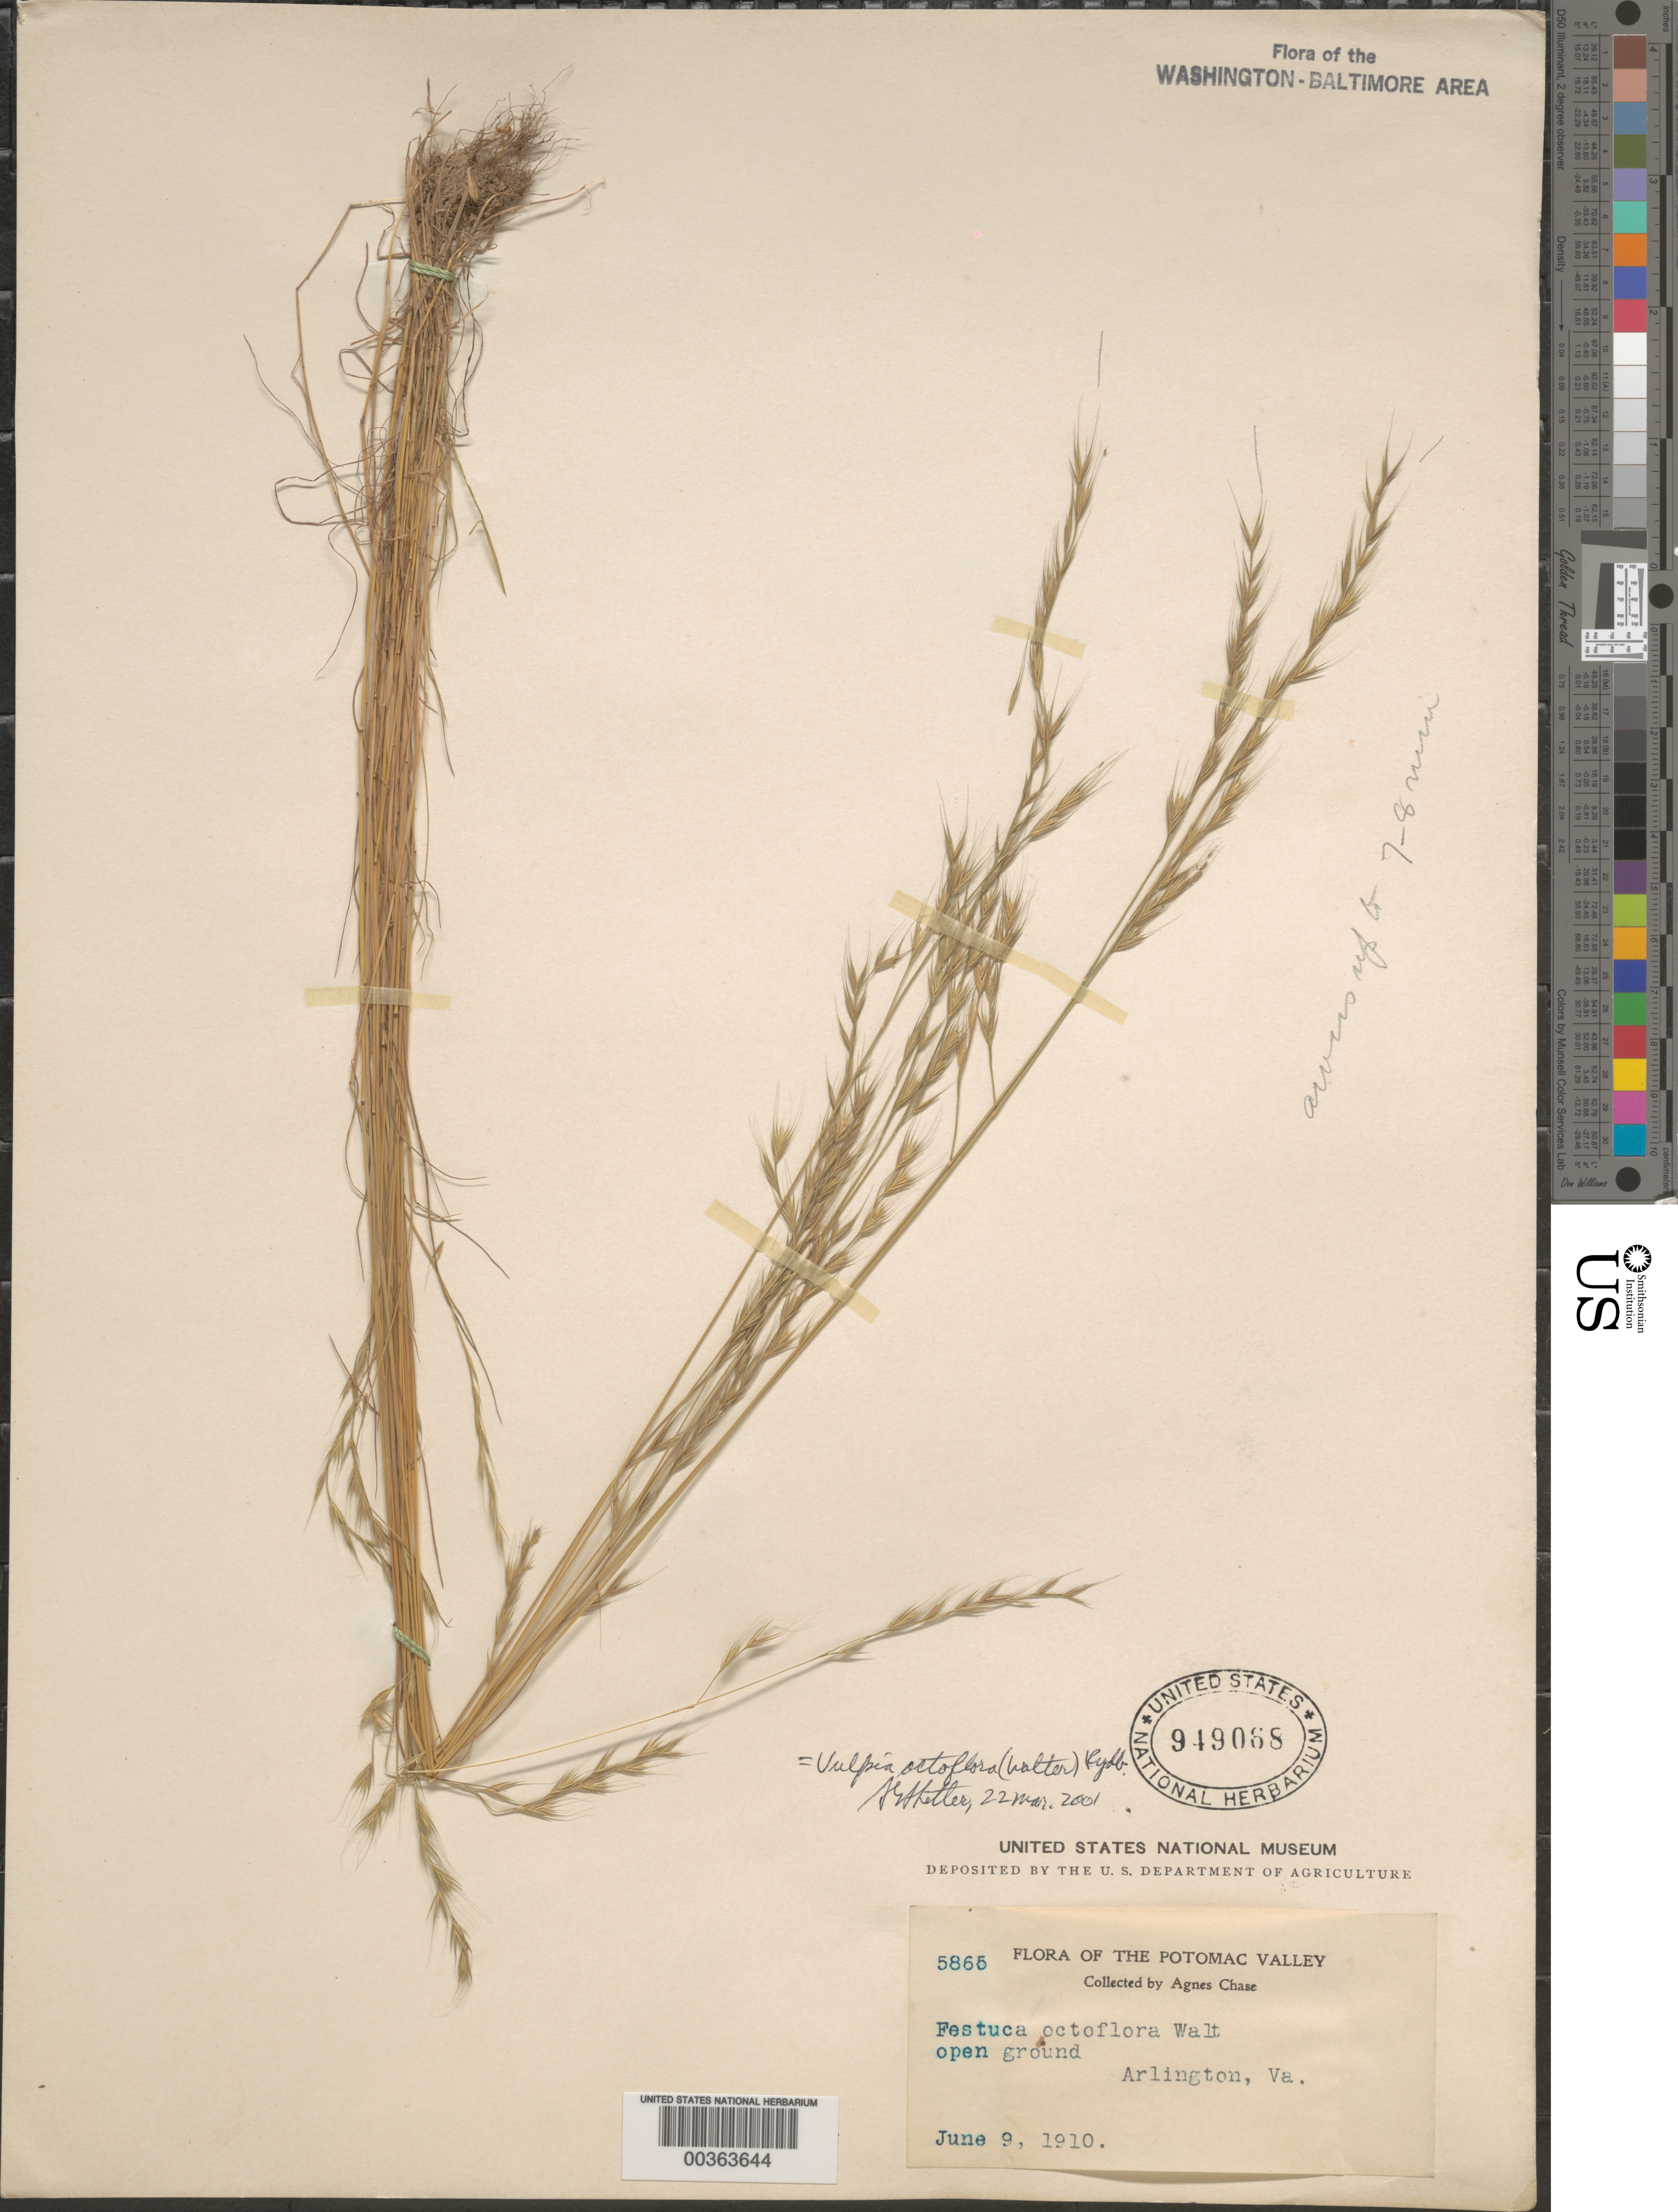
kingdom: Plantae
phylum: Tracheophyta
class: Liliopsida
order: Poales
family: Poaceae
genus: Vulpia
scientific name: Vulpia octoflora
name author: (Walter) Rydb.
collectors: A. Chase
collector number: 5865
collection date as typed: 09 Jun 1910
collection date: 1910-06-09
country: United States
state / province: Virginia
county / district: Arlington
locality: Arlington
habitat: Open ground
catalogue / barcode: US 949068